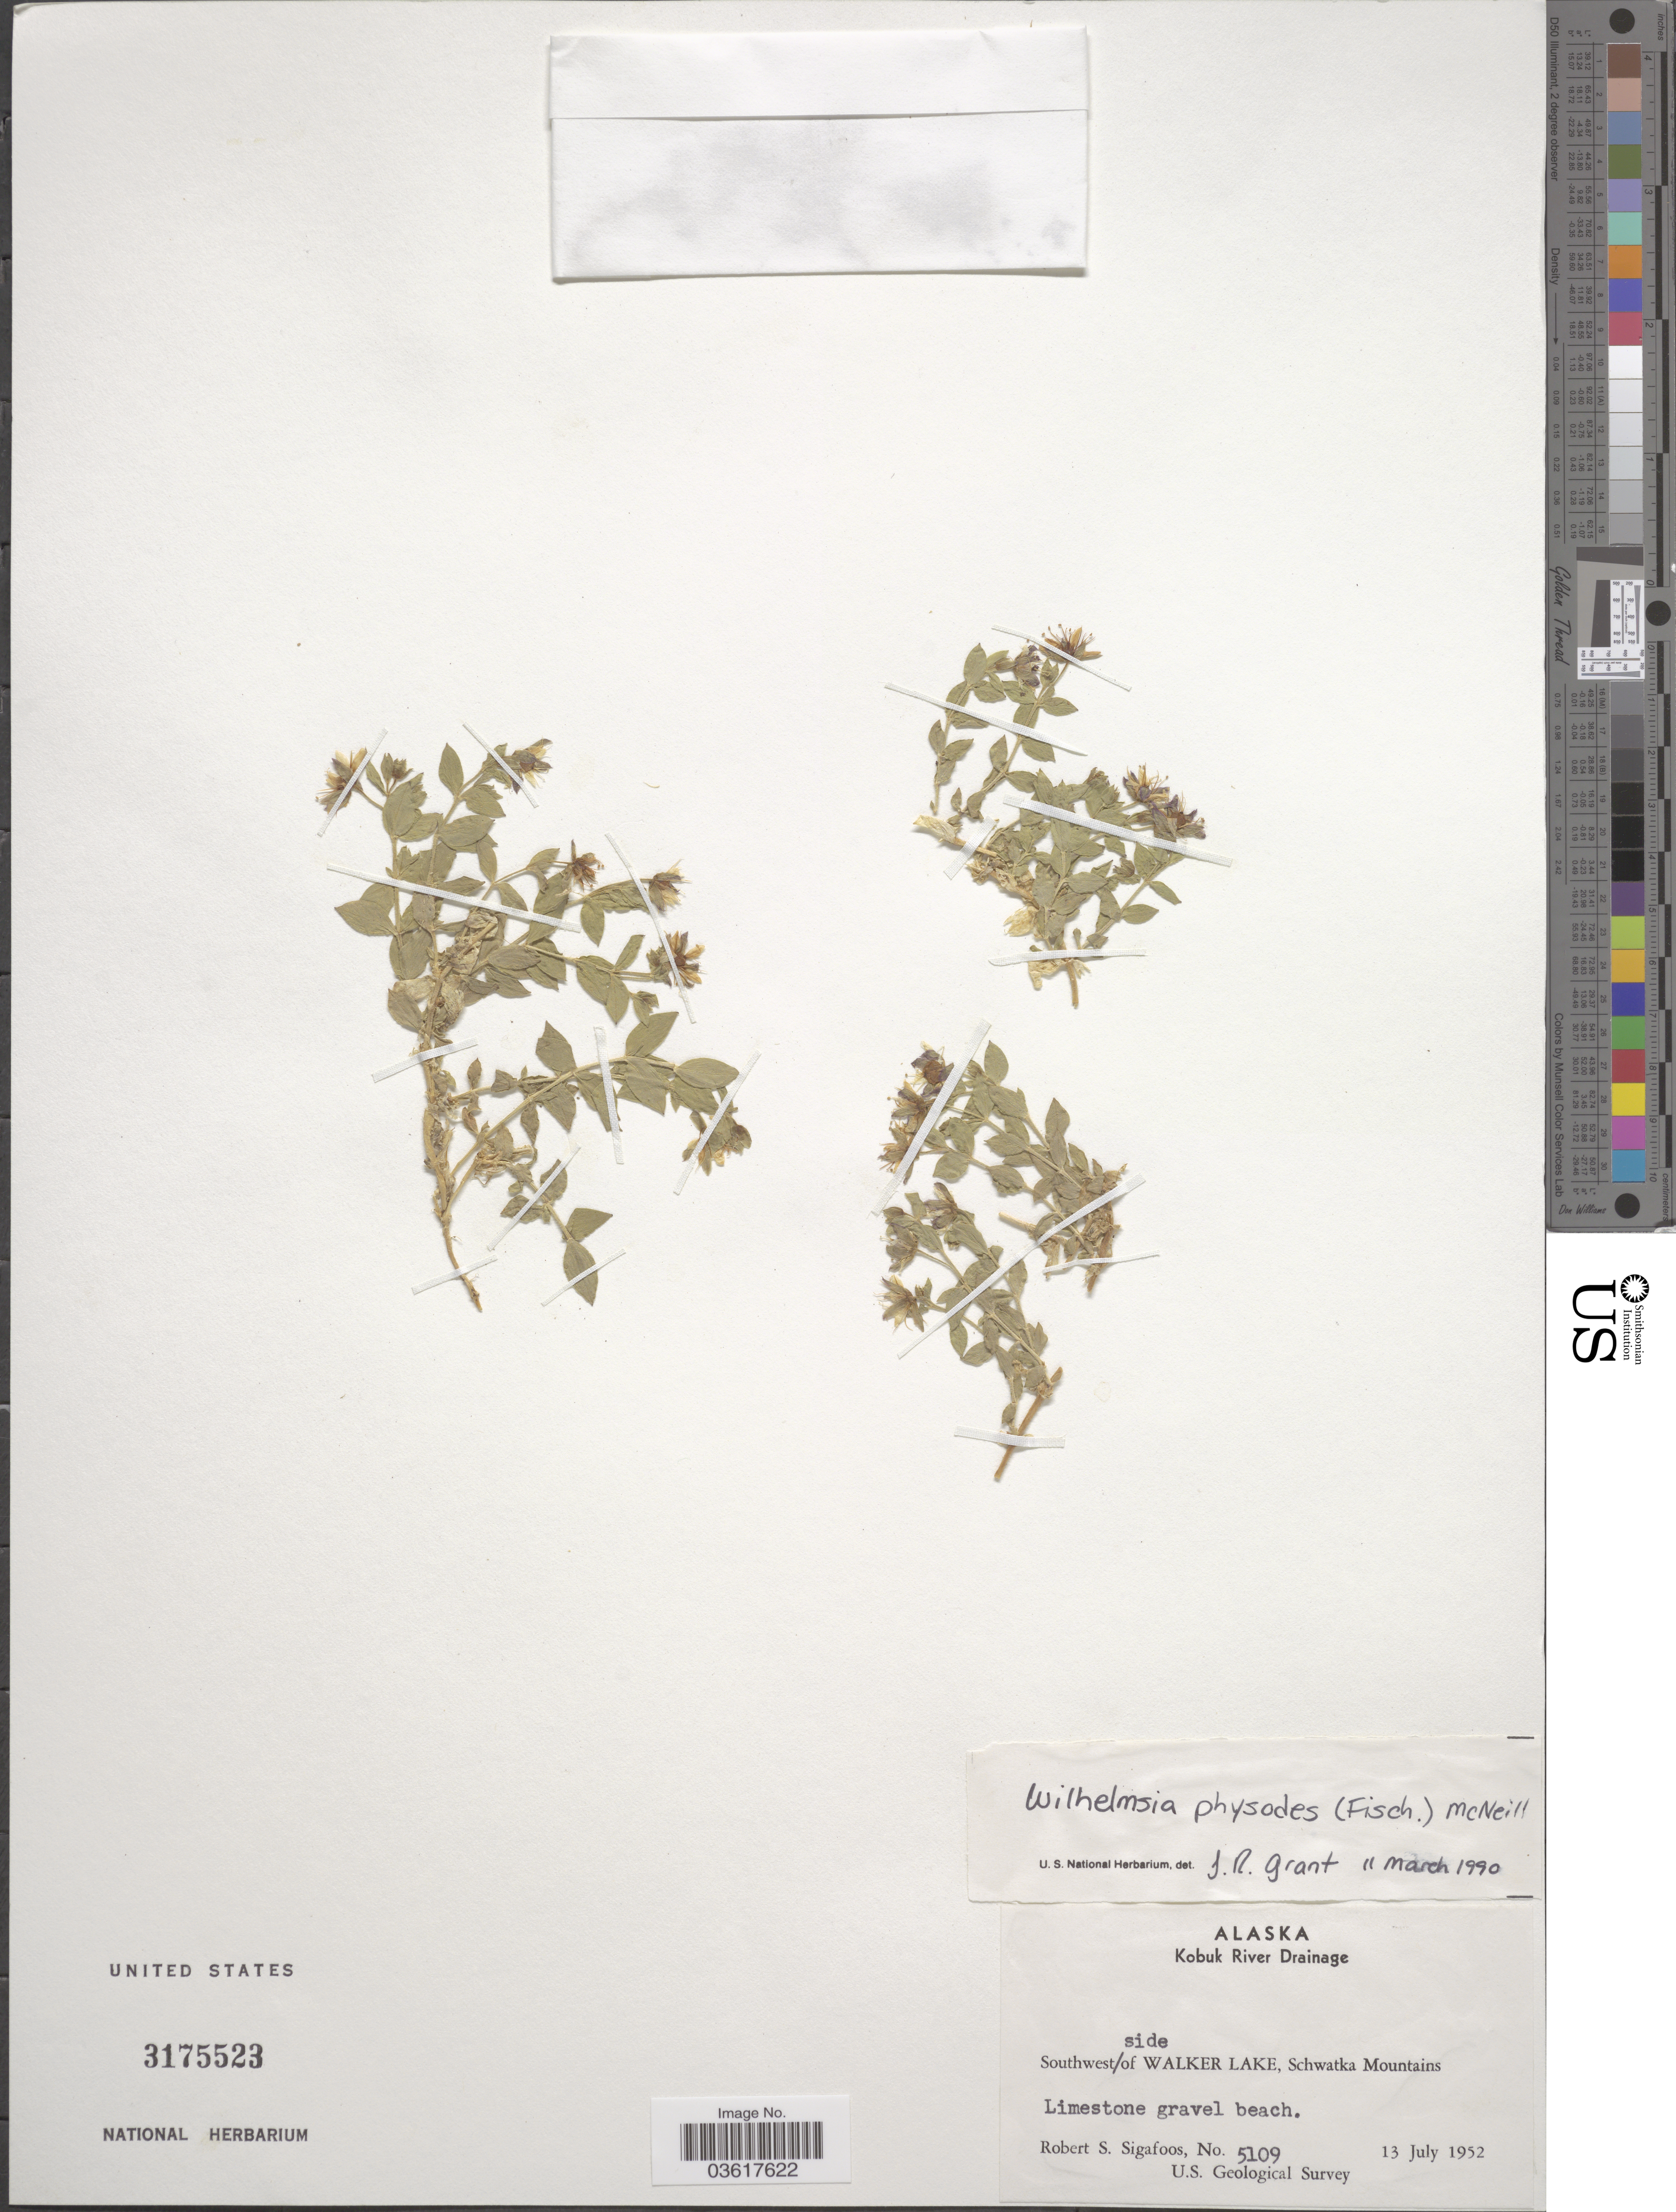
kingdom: Plantae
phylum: Tracheophyta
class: Magnoliopsida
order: Caryophyllales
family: Caryophyllaceae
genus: Wilhelmsia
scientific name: Wilhelmsia sp.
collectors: R. Sigafoos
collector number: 5109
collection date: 1952-07-13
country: United States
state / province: Alaska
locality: Kobuk River Drainage. Southwest side of Walker Lake, Schwatka Mountains.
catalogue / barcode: US 3175523